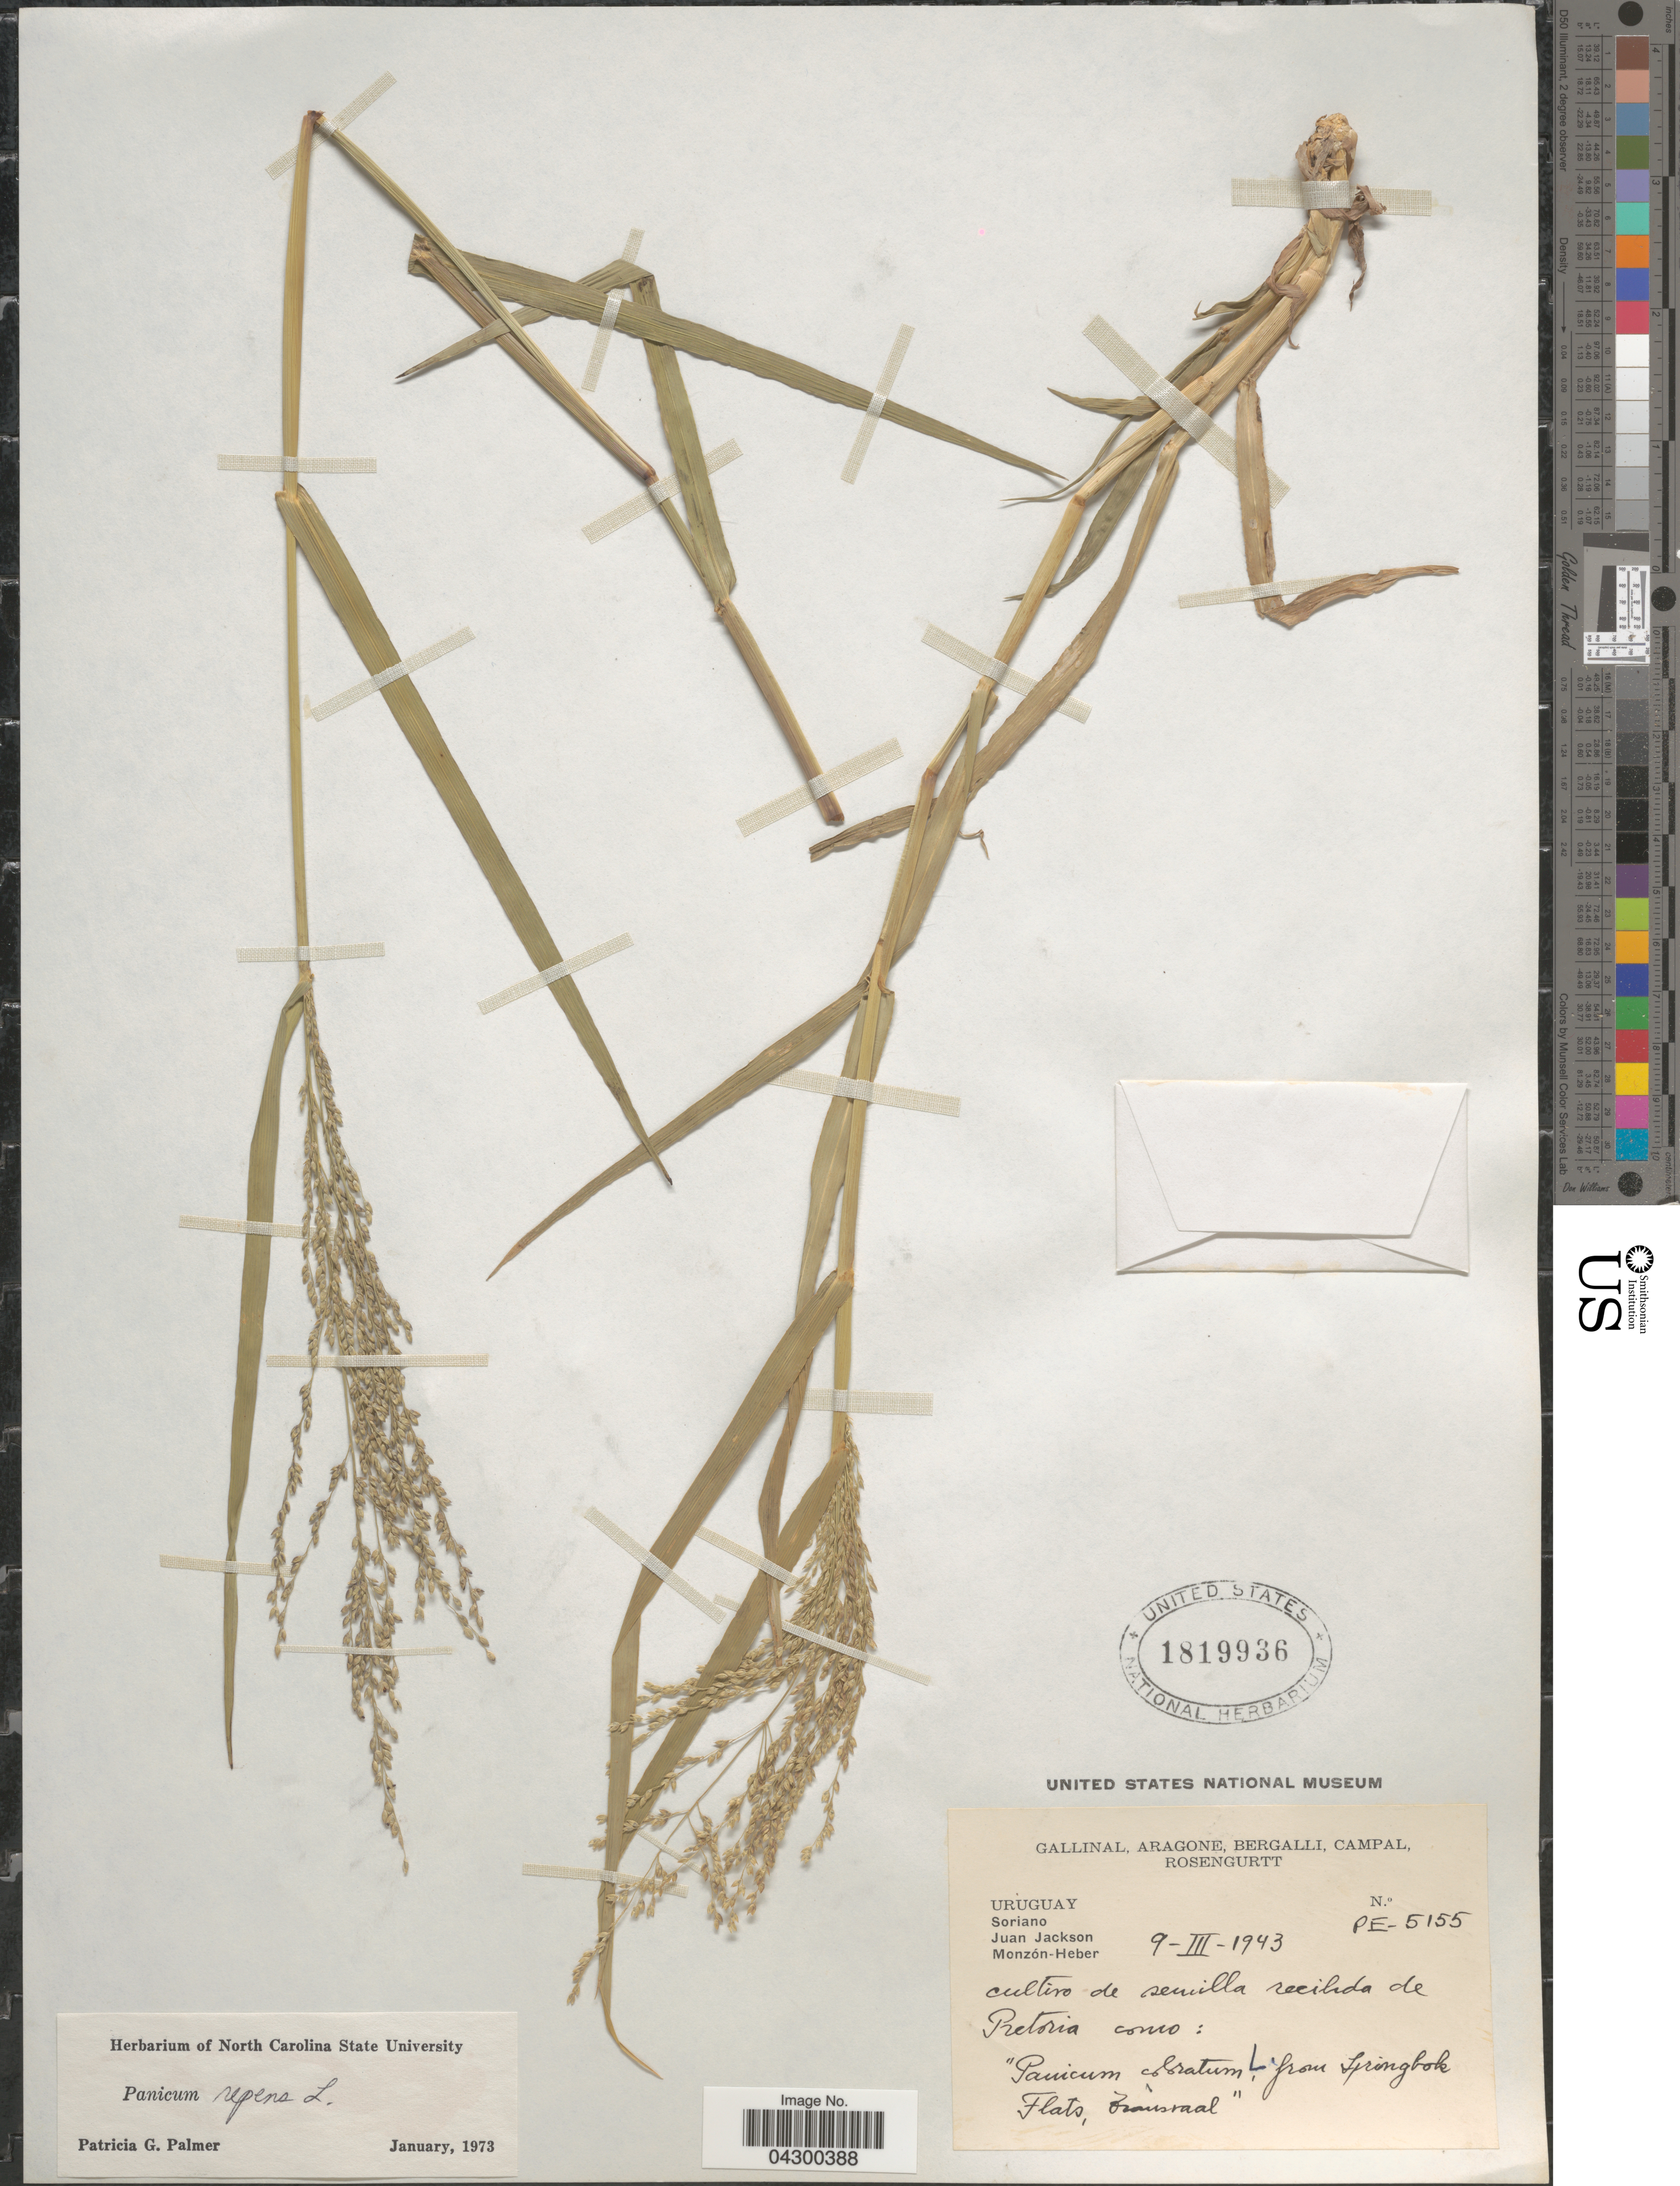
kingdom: Plantae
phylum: Tracheophyta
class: Liliopsida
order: Poales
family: Poaceae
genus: Panicum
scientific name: Panicum repens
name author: L.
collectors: -. Gallinal, -- Aragone, -- Bergalli, -- Campal & Rosengurtt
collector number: PE-5155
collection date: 1943-03-09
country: Uruguay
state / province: Soriano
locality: Juan Jackson. Monzón-Heber.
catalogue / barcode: US 1819936